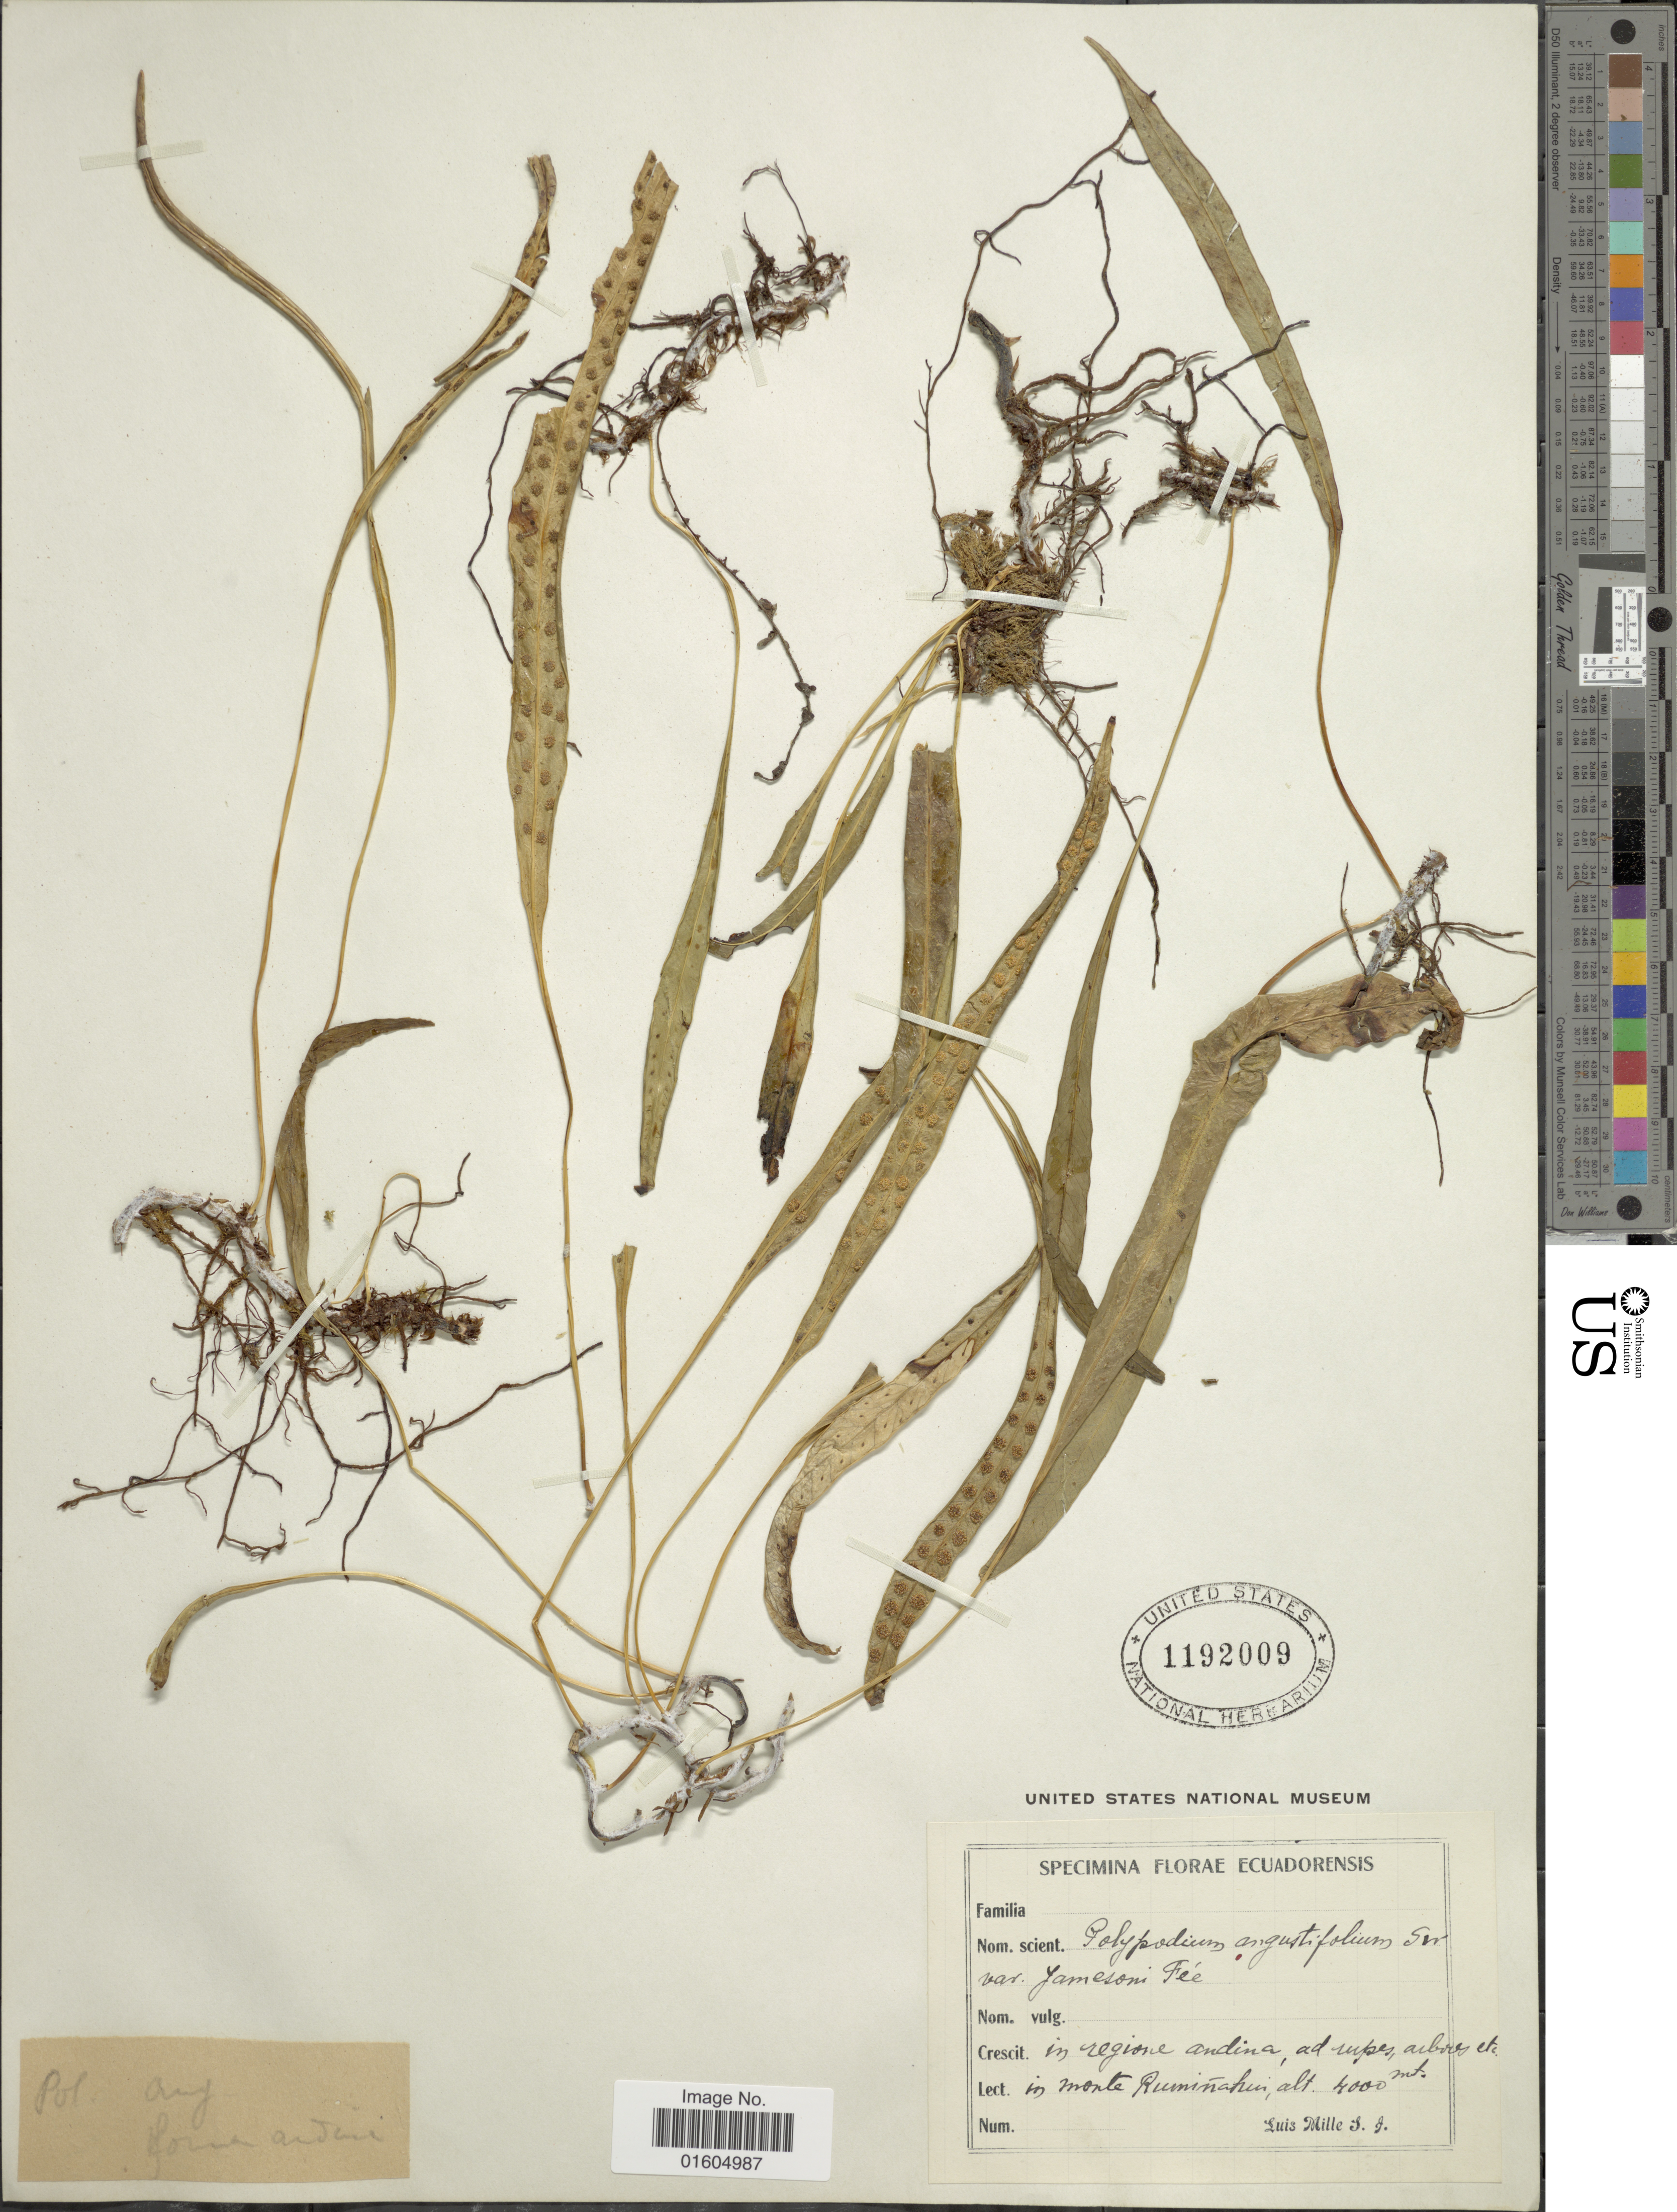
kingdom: Plantae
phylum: Tracheophyta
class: Polypodiopsida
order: Polypodiales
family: Polypodiaceae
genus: Campyloneurum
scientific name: Campyloneurum solutum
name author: (Klotzsch) Fée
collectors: L. Mille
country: Ecuador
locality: Ecuadorensis. in regione andina ad upes, arbores etc. in mont Ruminahin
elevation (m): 4000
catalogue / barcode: US 1192009